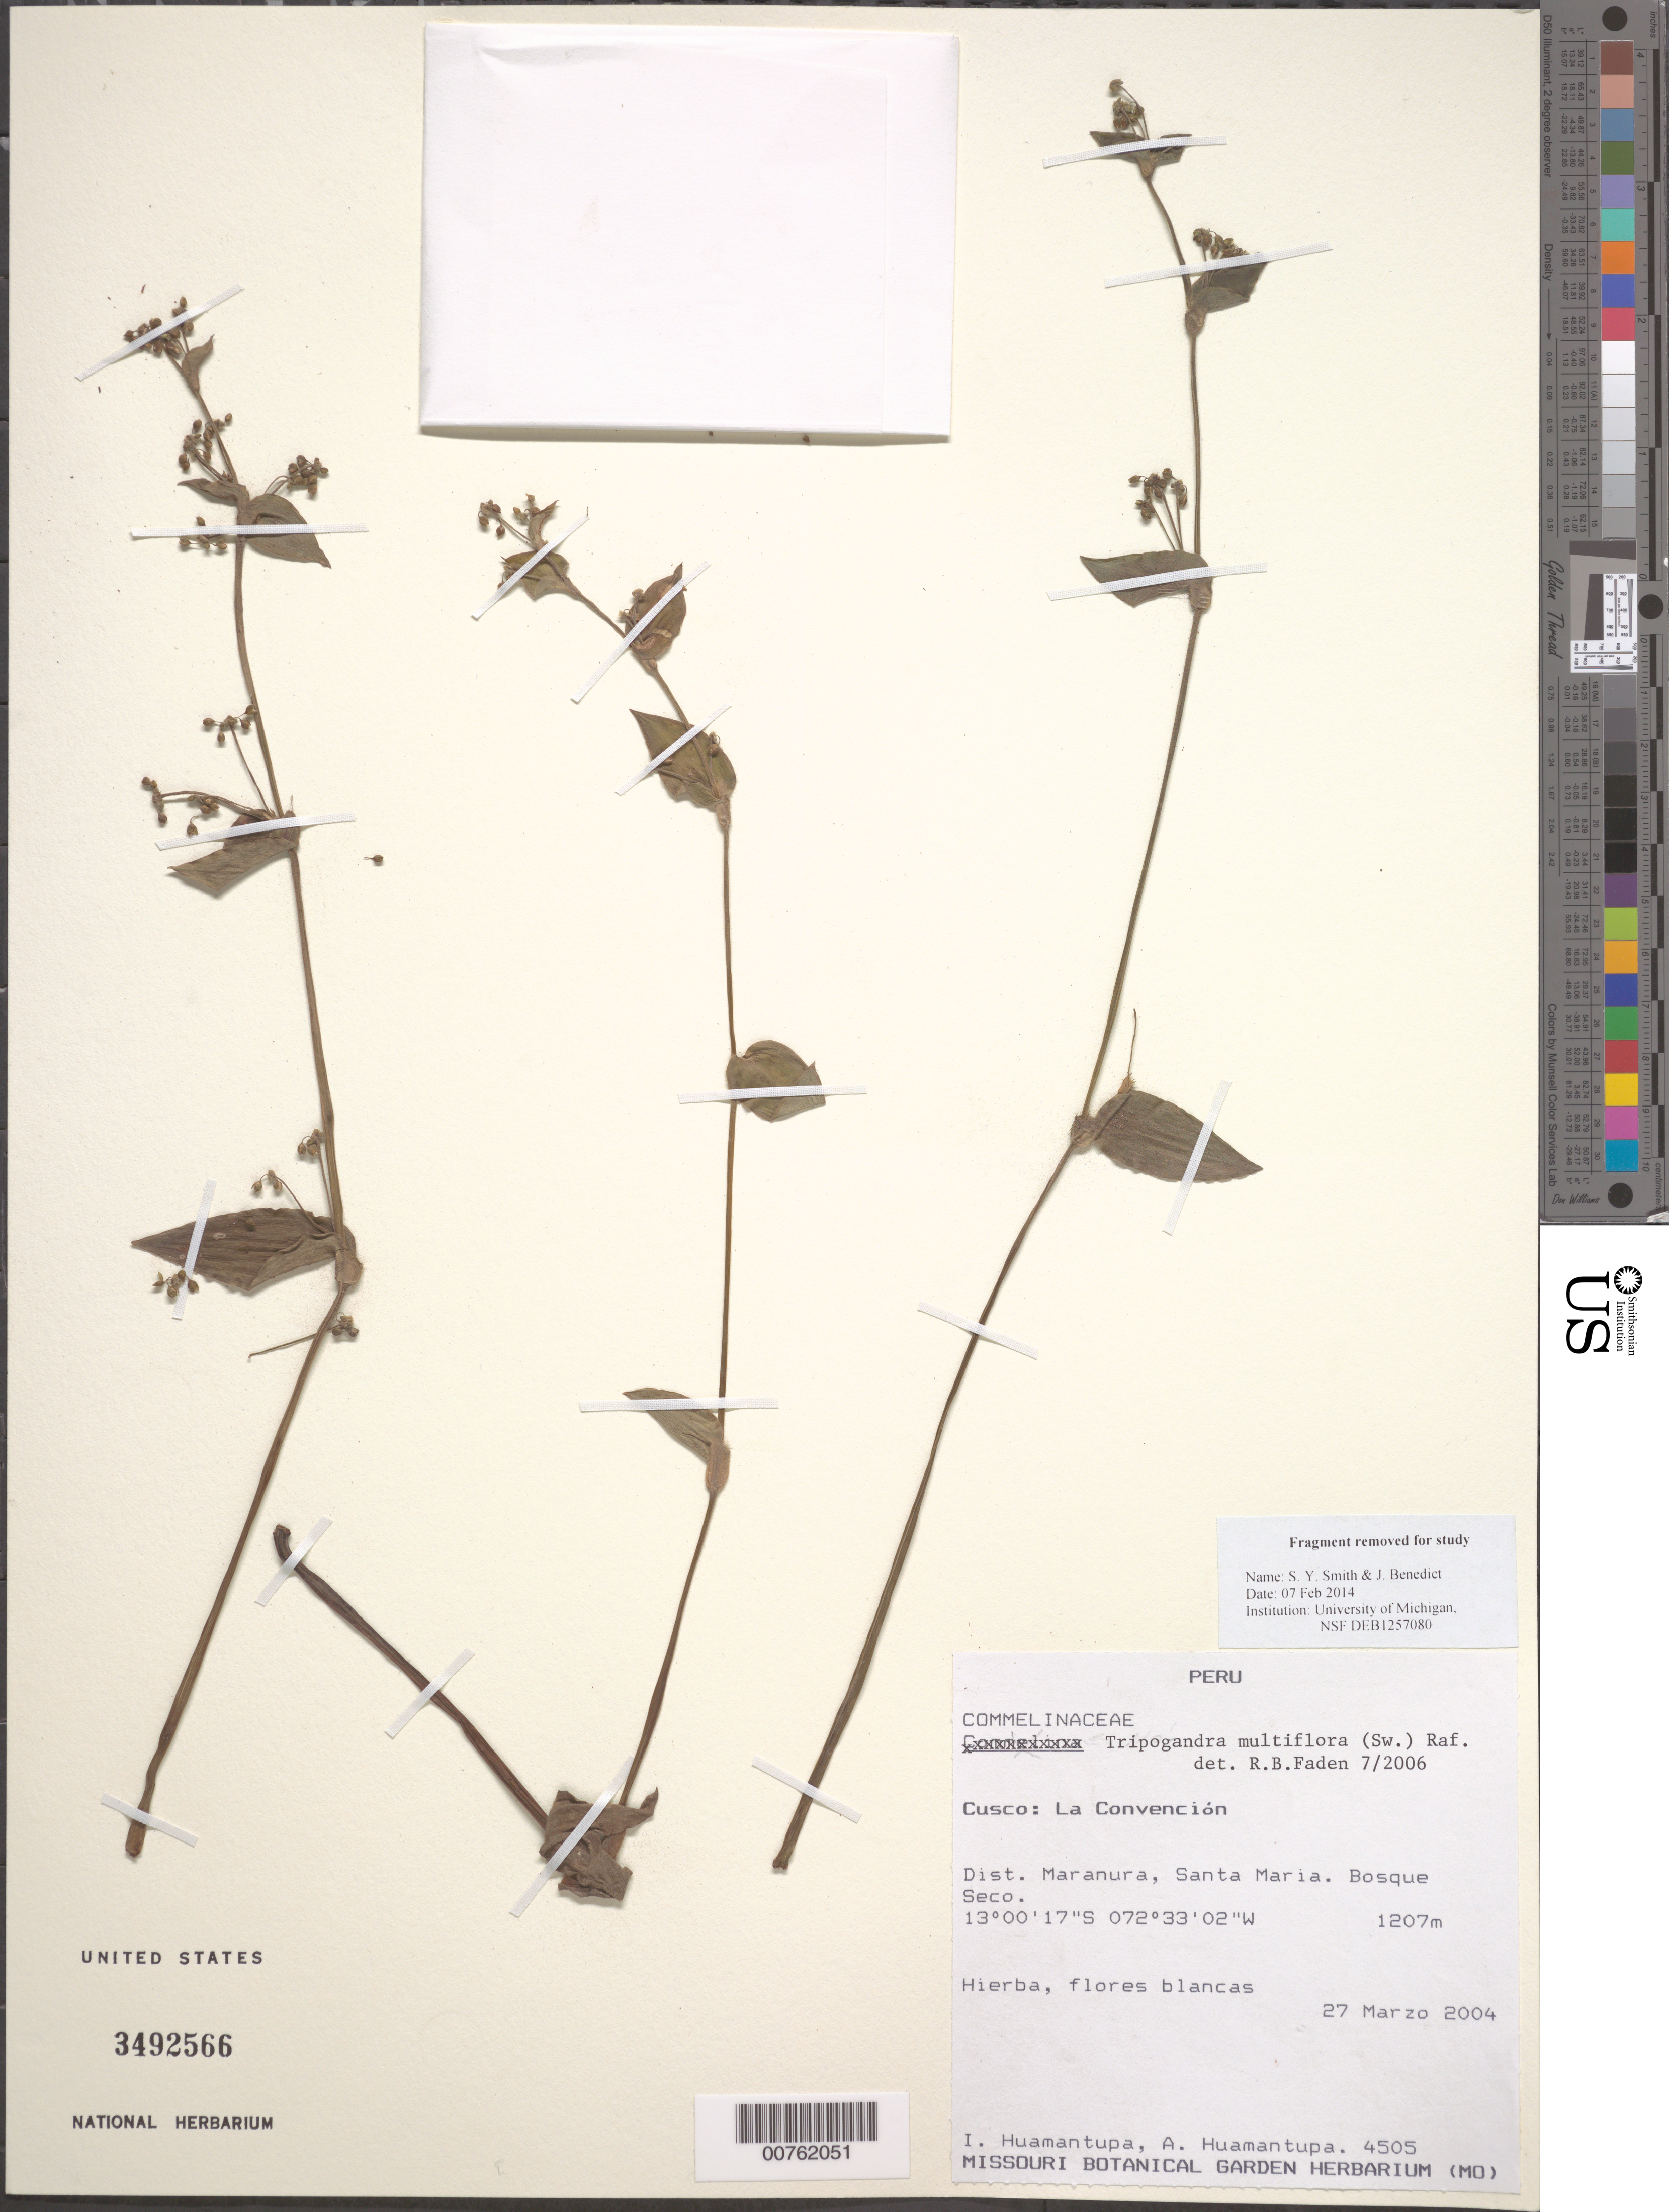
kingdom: Plantae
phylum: Tracheophyta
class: Liliopsida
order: Commelinales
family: Commelinaceae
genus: Tripogandra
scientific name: Tripogandra multiflora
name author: (Sw.) Raf.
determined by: Faden, Robert B., (US), Smithsonian Institution - National Museum of Natural History (UNITED STATES)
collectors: I. Huamantupa & A. Huamantupa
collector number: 4505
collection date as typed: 27 Mar 2004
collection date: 2004-03-27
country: Peru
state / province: Cusco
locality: La Convencion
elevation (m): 1207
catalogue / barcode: US 3492566